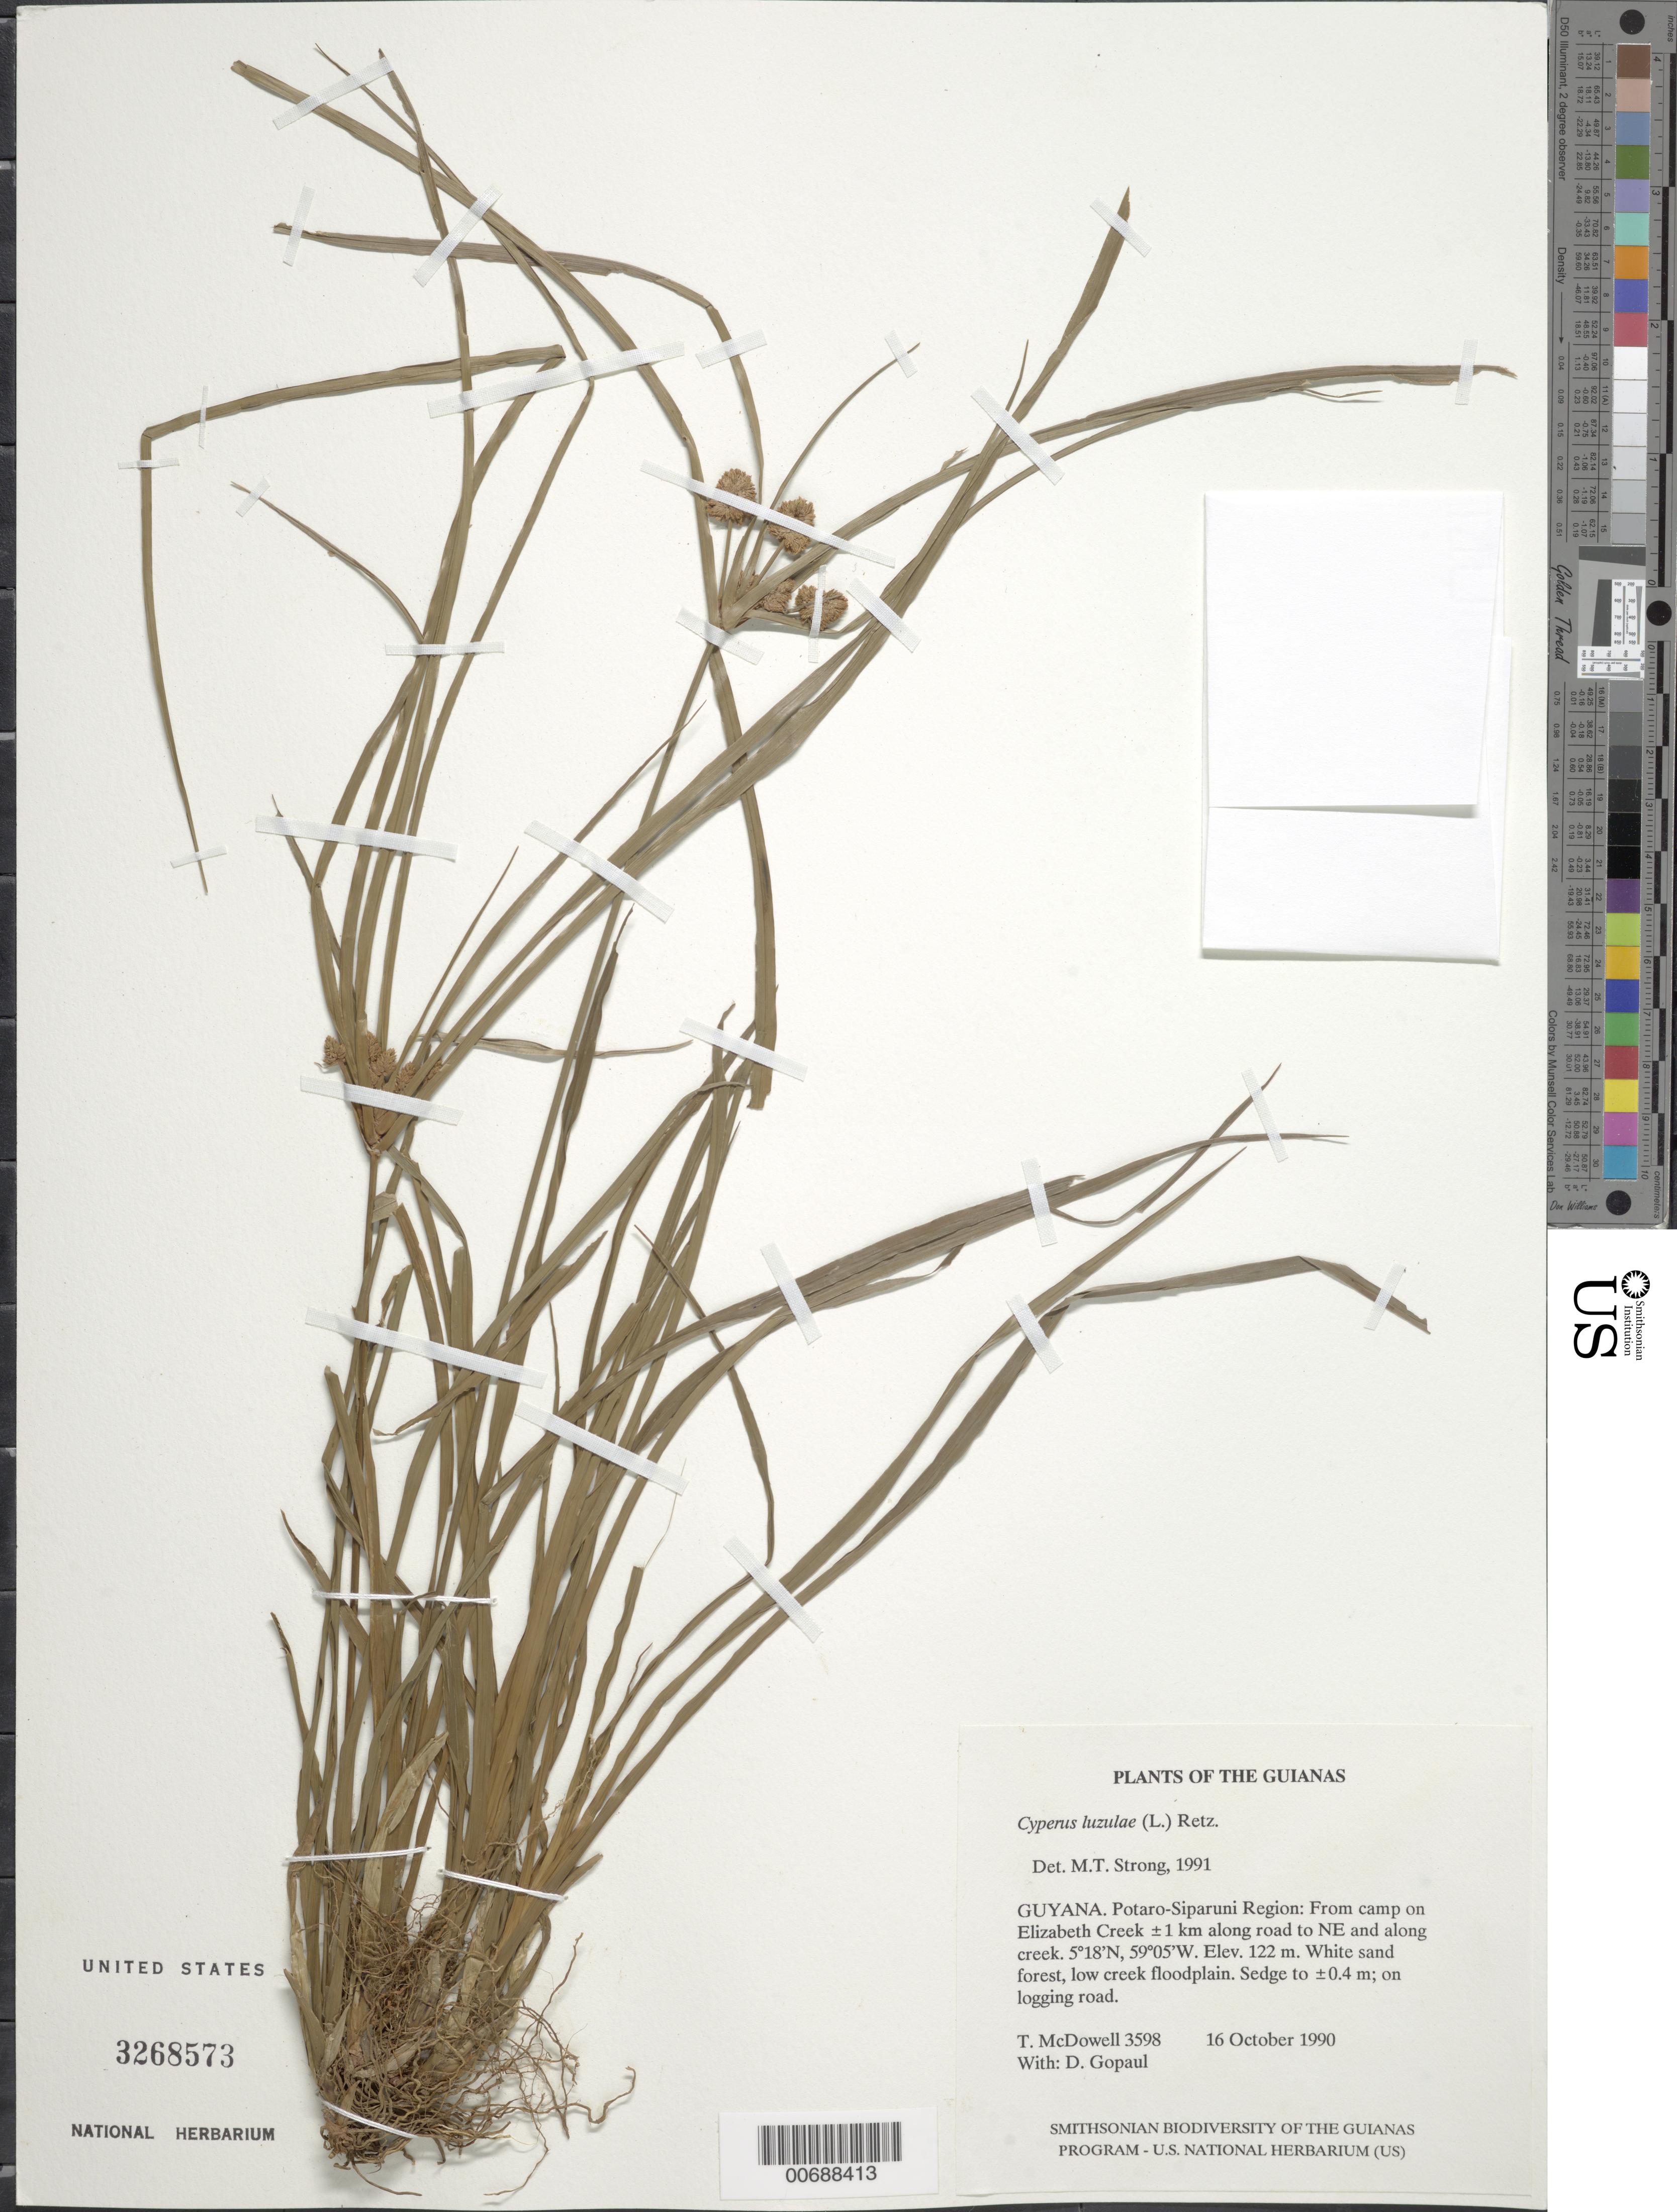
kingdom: Plantae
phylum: Tracheophyta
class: Liliopsida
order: Poales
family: Cyperaceae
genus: Cyperus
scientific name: Cyperus luzulae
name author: (L.) Rottb. ex Retz.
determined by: Strong, M. T., (US), Smithsonian Institution - National Museum of Natural History (UNITED STATES)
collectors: T. McDowell & D. Gopaul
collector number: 3598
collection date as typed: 16 October 1990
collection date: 1990-10-16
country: Guyana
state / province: Potaro-Siparuni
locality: From camp on Elizabeth Creek ±1 km along road to NE and along creek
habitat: White sand forest, low creek floodplain and along road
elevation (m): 122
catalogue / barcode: US 3268573